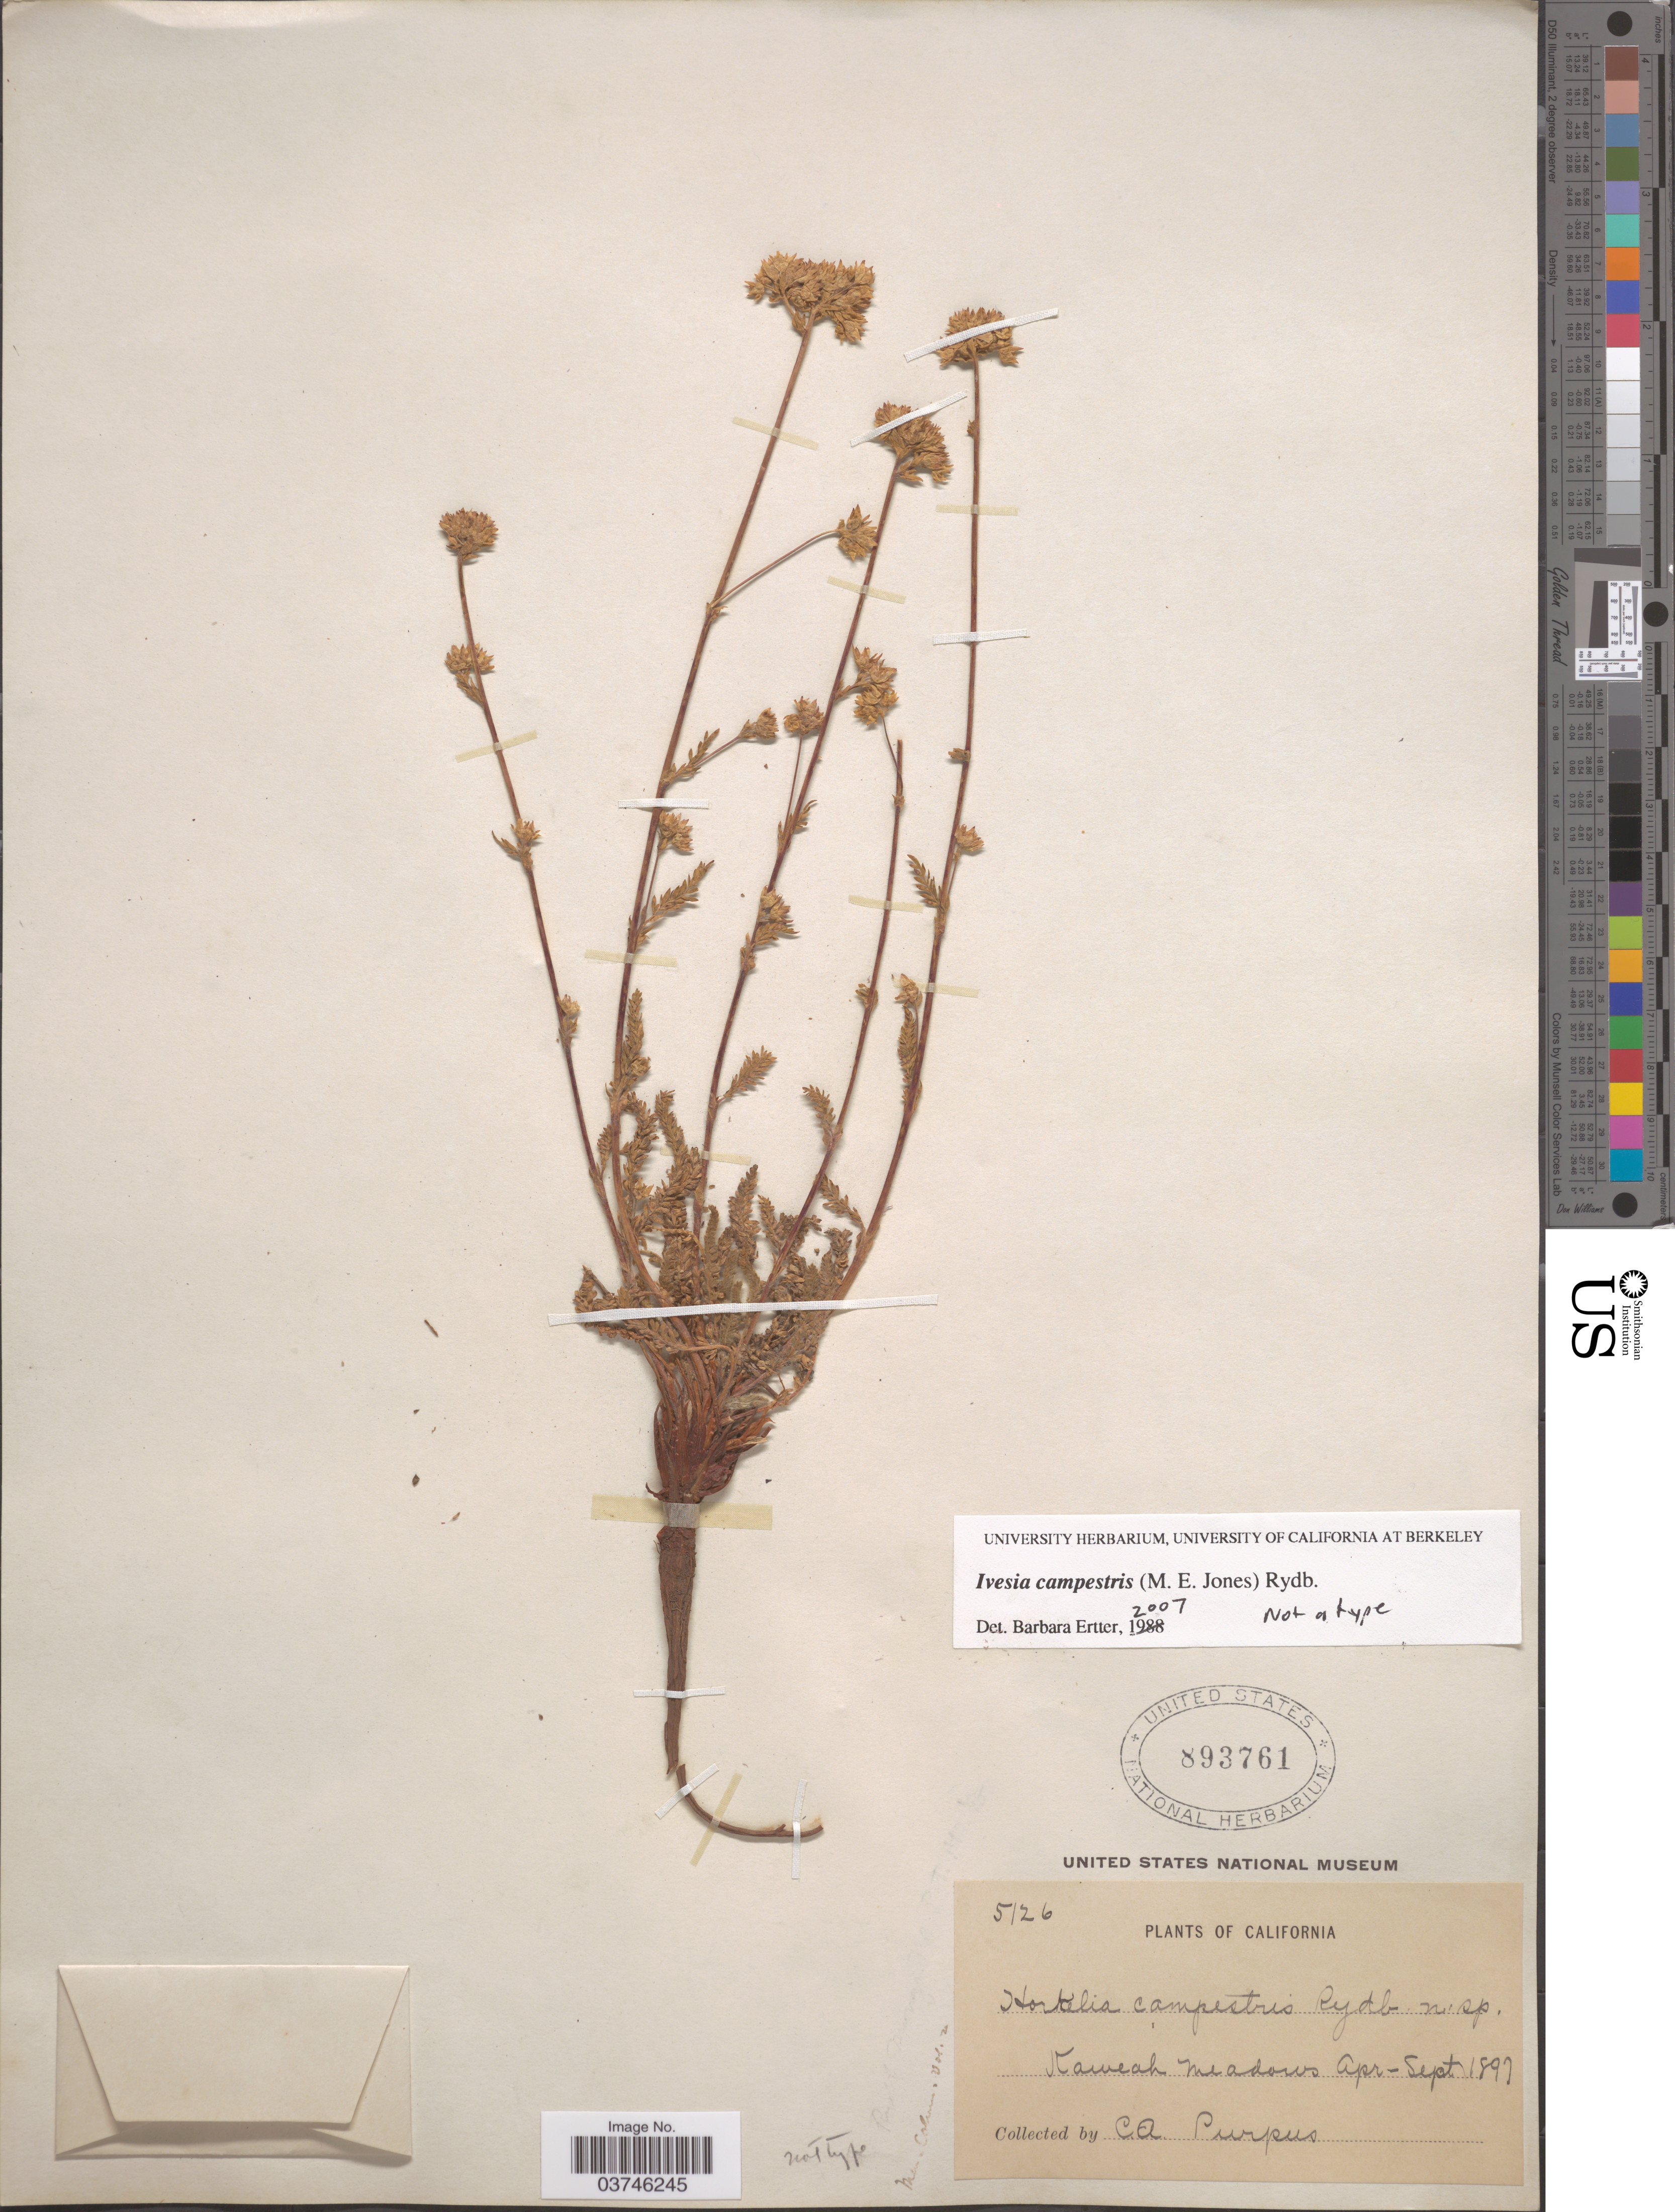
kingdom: Plantae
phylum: Tracheophyta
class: Magnoliopsida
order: Rosales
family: Rosaceae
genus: Potentilla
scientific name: Potentilla campestris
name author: (M.E. Jones) Jeps.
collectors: C. A. Purpus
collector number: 5126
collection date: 1897-04/1897-09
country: United States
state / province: California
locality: Kaweah meadows.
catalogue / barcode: US 893761